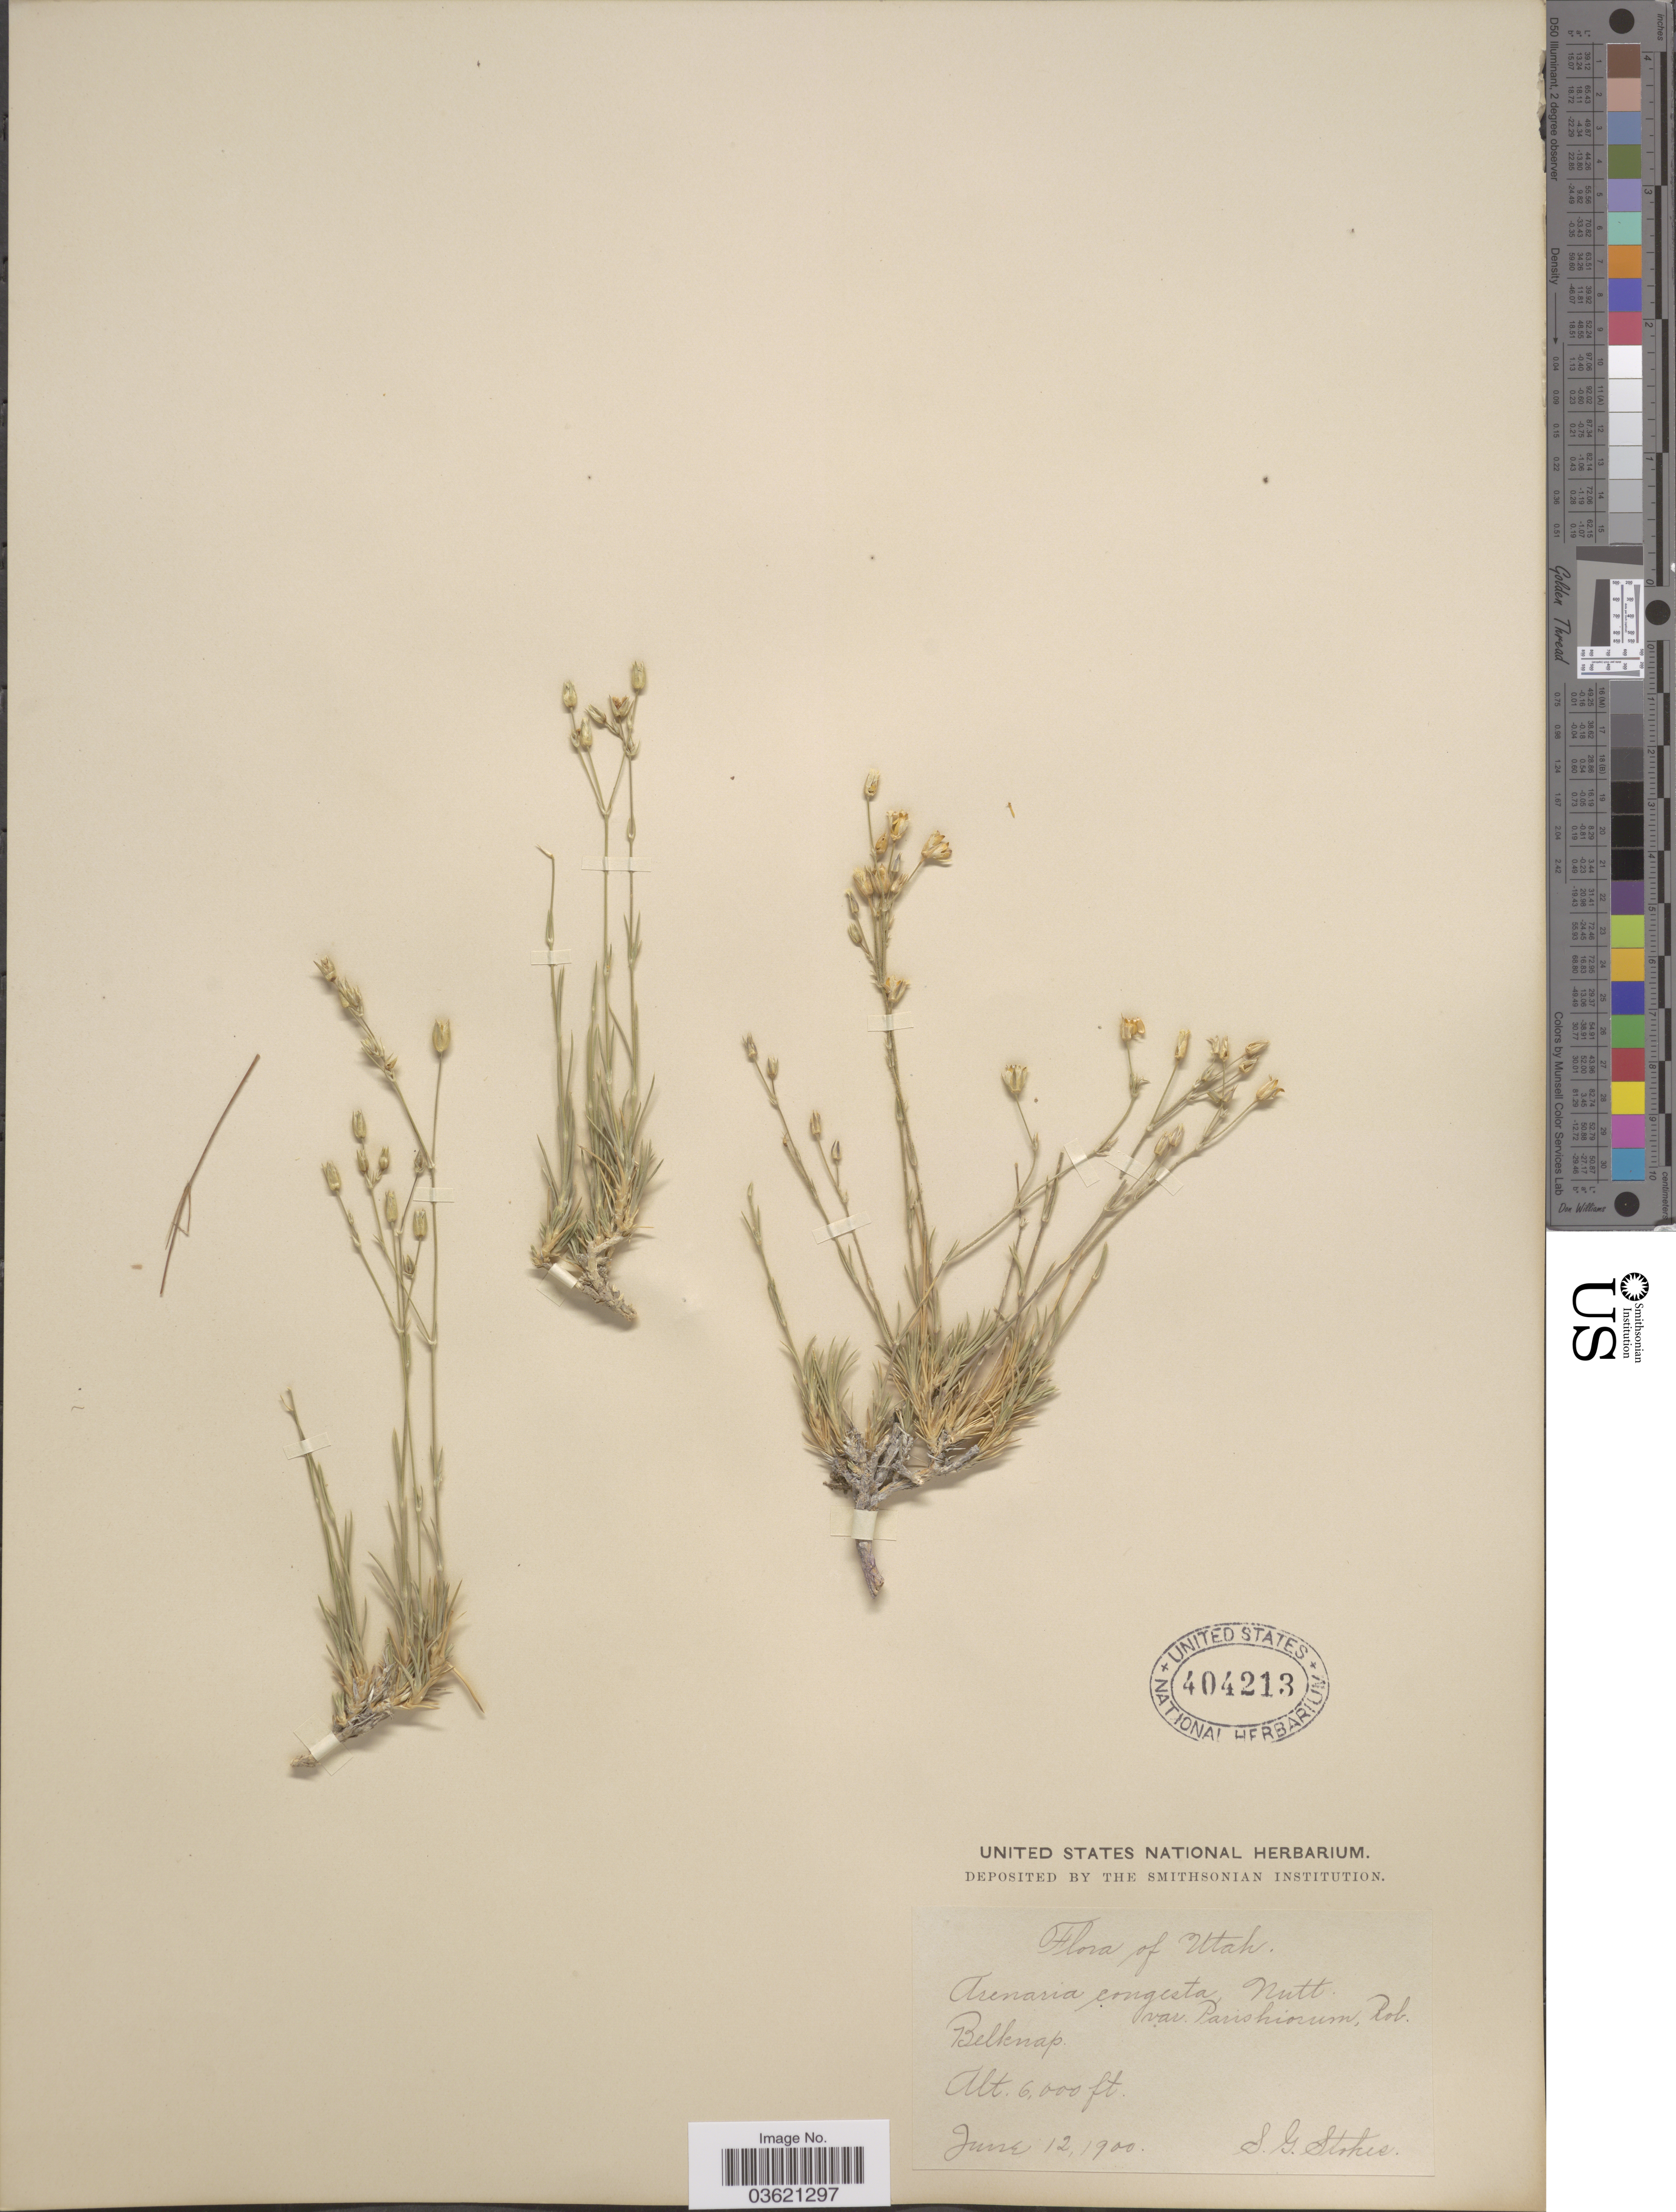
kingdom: Plantae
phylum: Tracheophyta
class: Magnoliopsida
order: Caryophyllales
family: Caryophyllaceae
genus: Eremogone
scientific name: Eremogone eastwoodiae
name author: (Rydb.) Ikonn.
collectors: S. G. Stokes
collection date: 1900-06-12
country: United States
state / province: Utah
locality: Belknap.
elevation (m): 1829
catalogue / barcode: US 404213